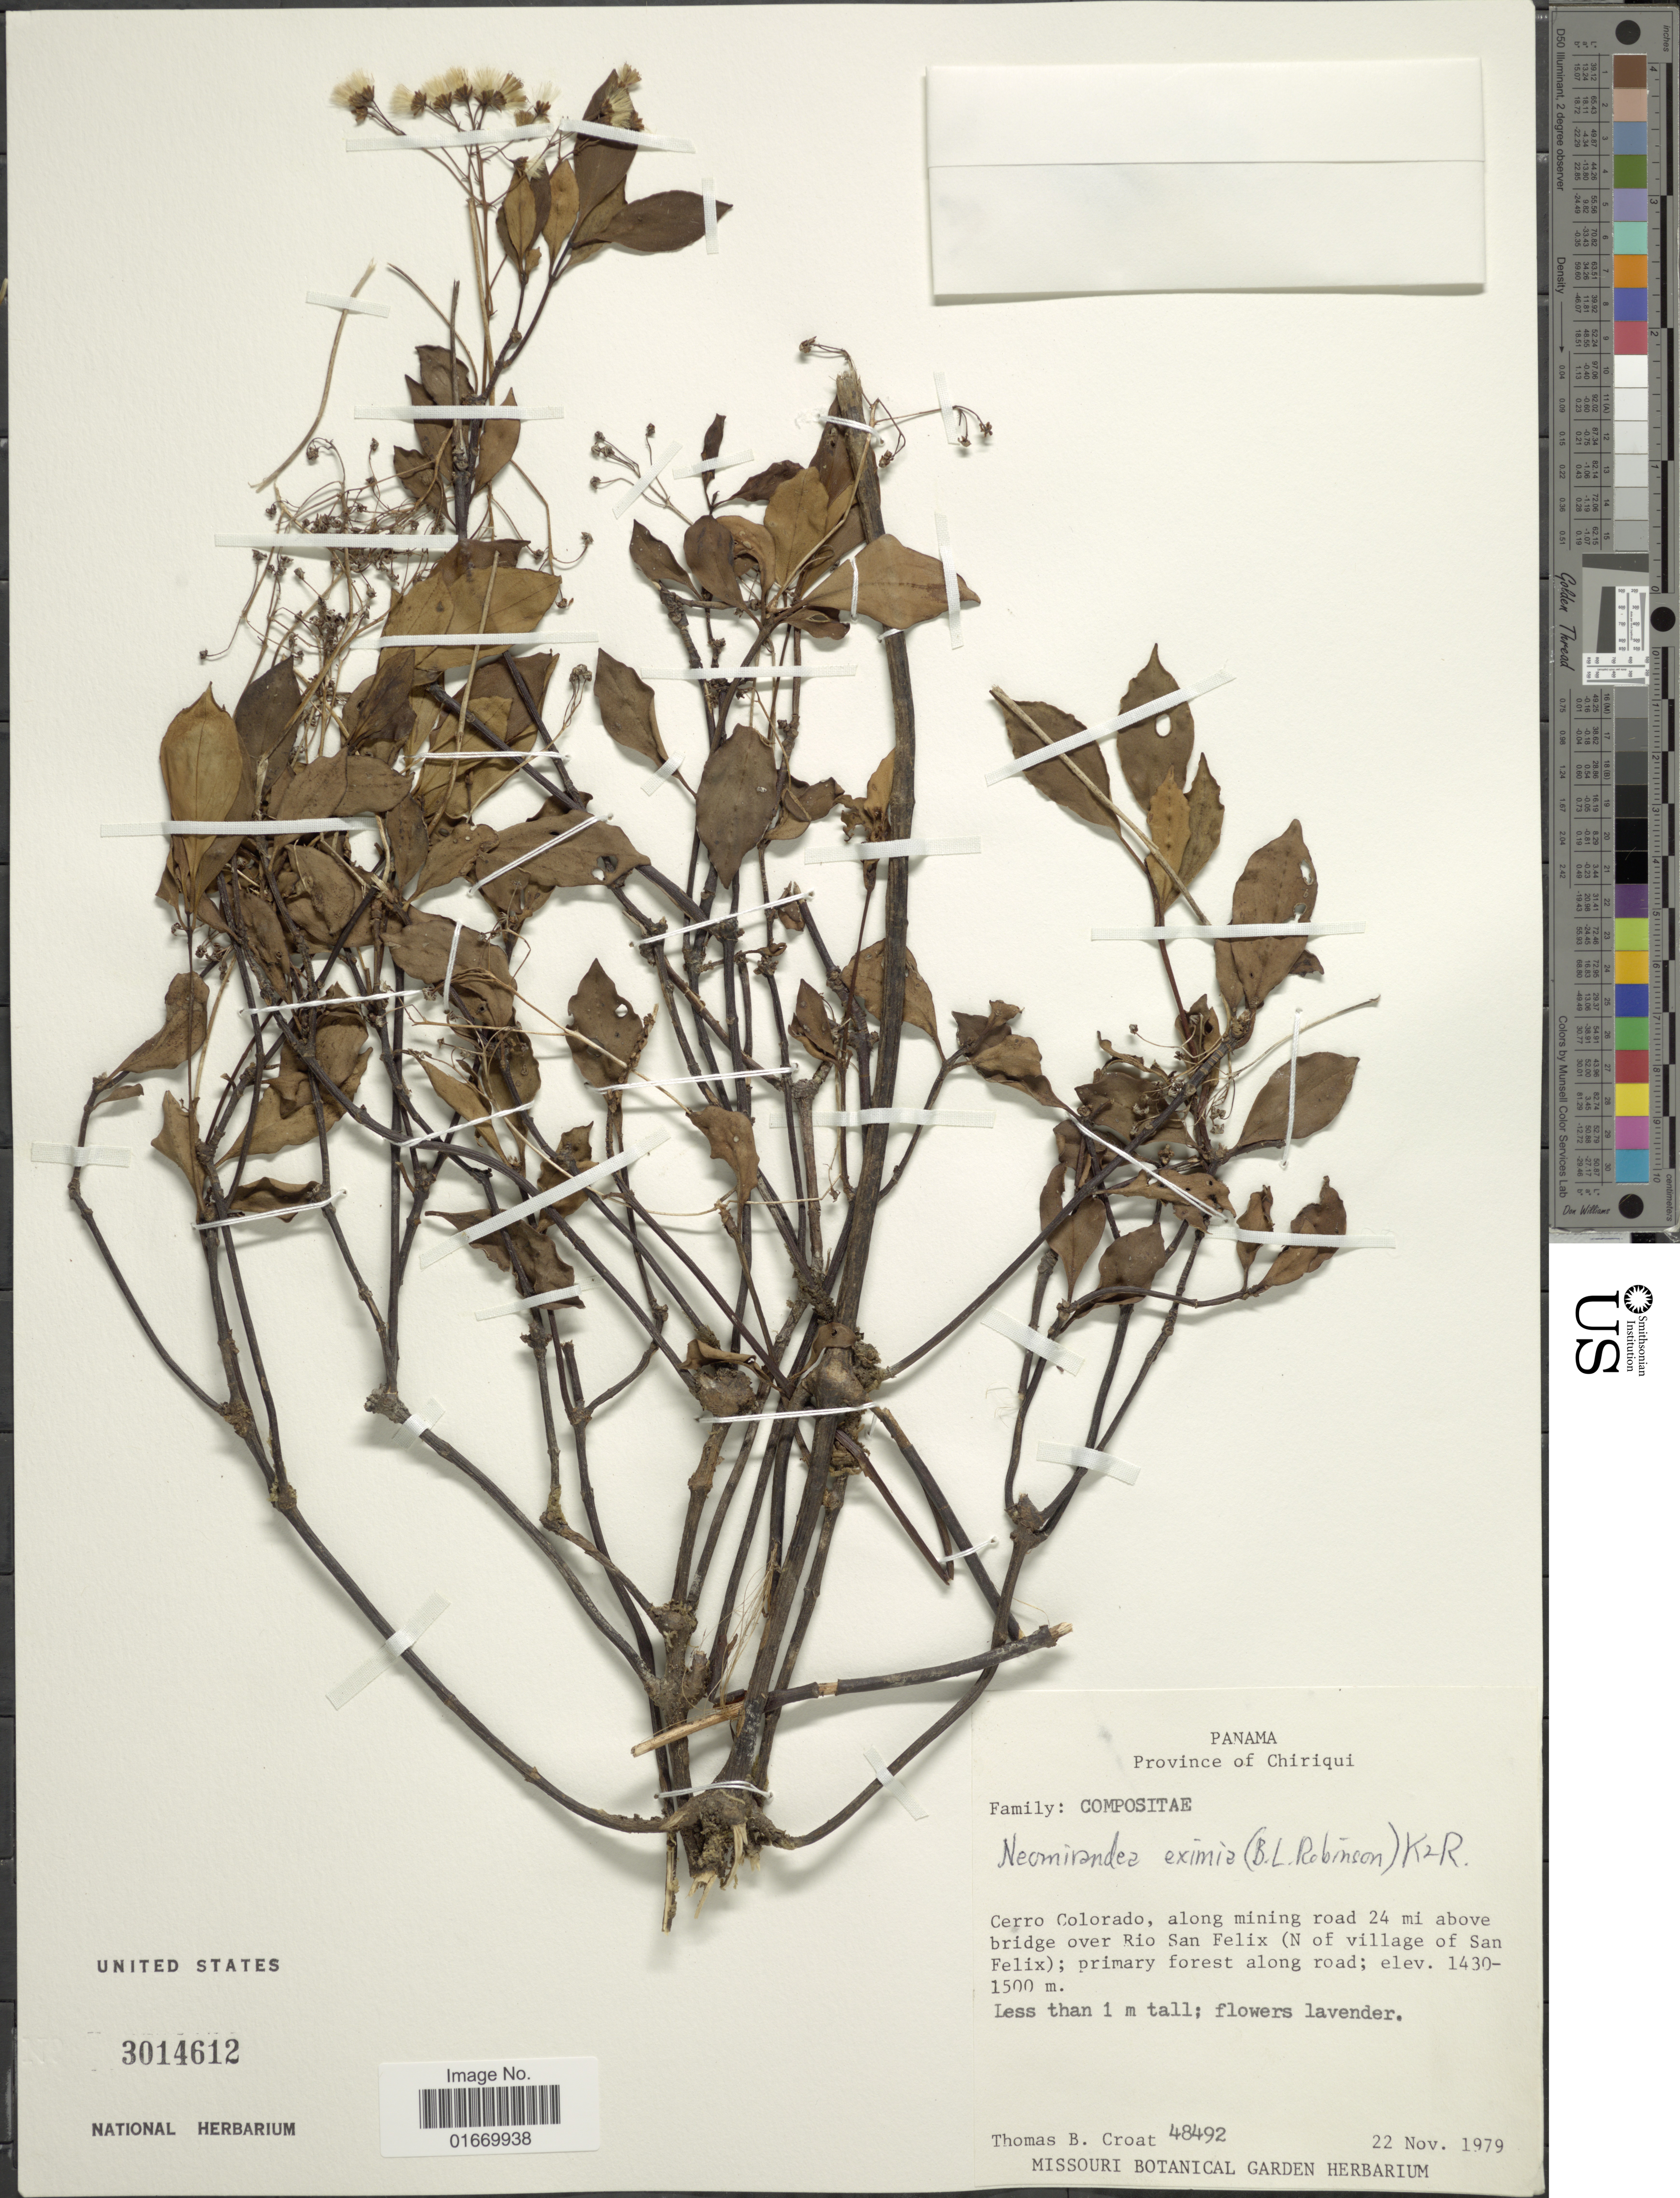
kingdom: Plantae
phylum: Tracheophyta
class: Magnoliopsida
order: Asterales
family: Asteraceae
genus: Neomirandea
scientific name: Neomirandea eximia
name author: (B.L. Rob.) R.M. King & H. Rob.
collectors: T. B. Croat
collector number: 48492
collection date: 1979-11-22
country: Panama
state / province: Chiriqui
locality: Cerro Colorado, along mining road 24 mi above bridge over Rio San Felix (N of village of San Felix)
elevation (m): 1430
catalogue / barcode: US 3014612